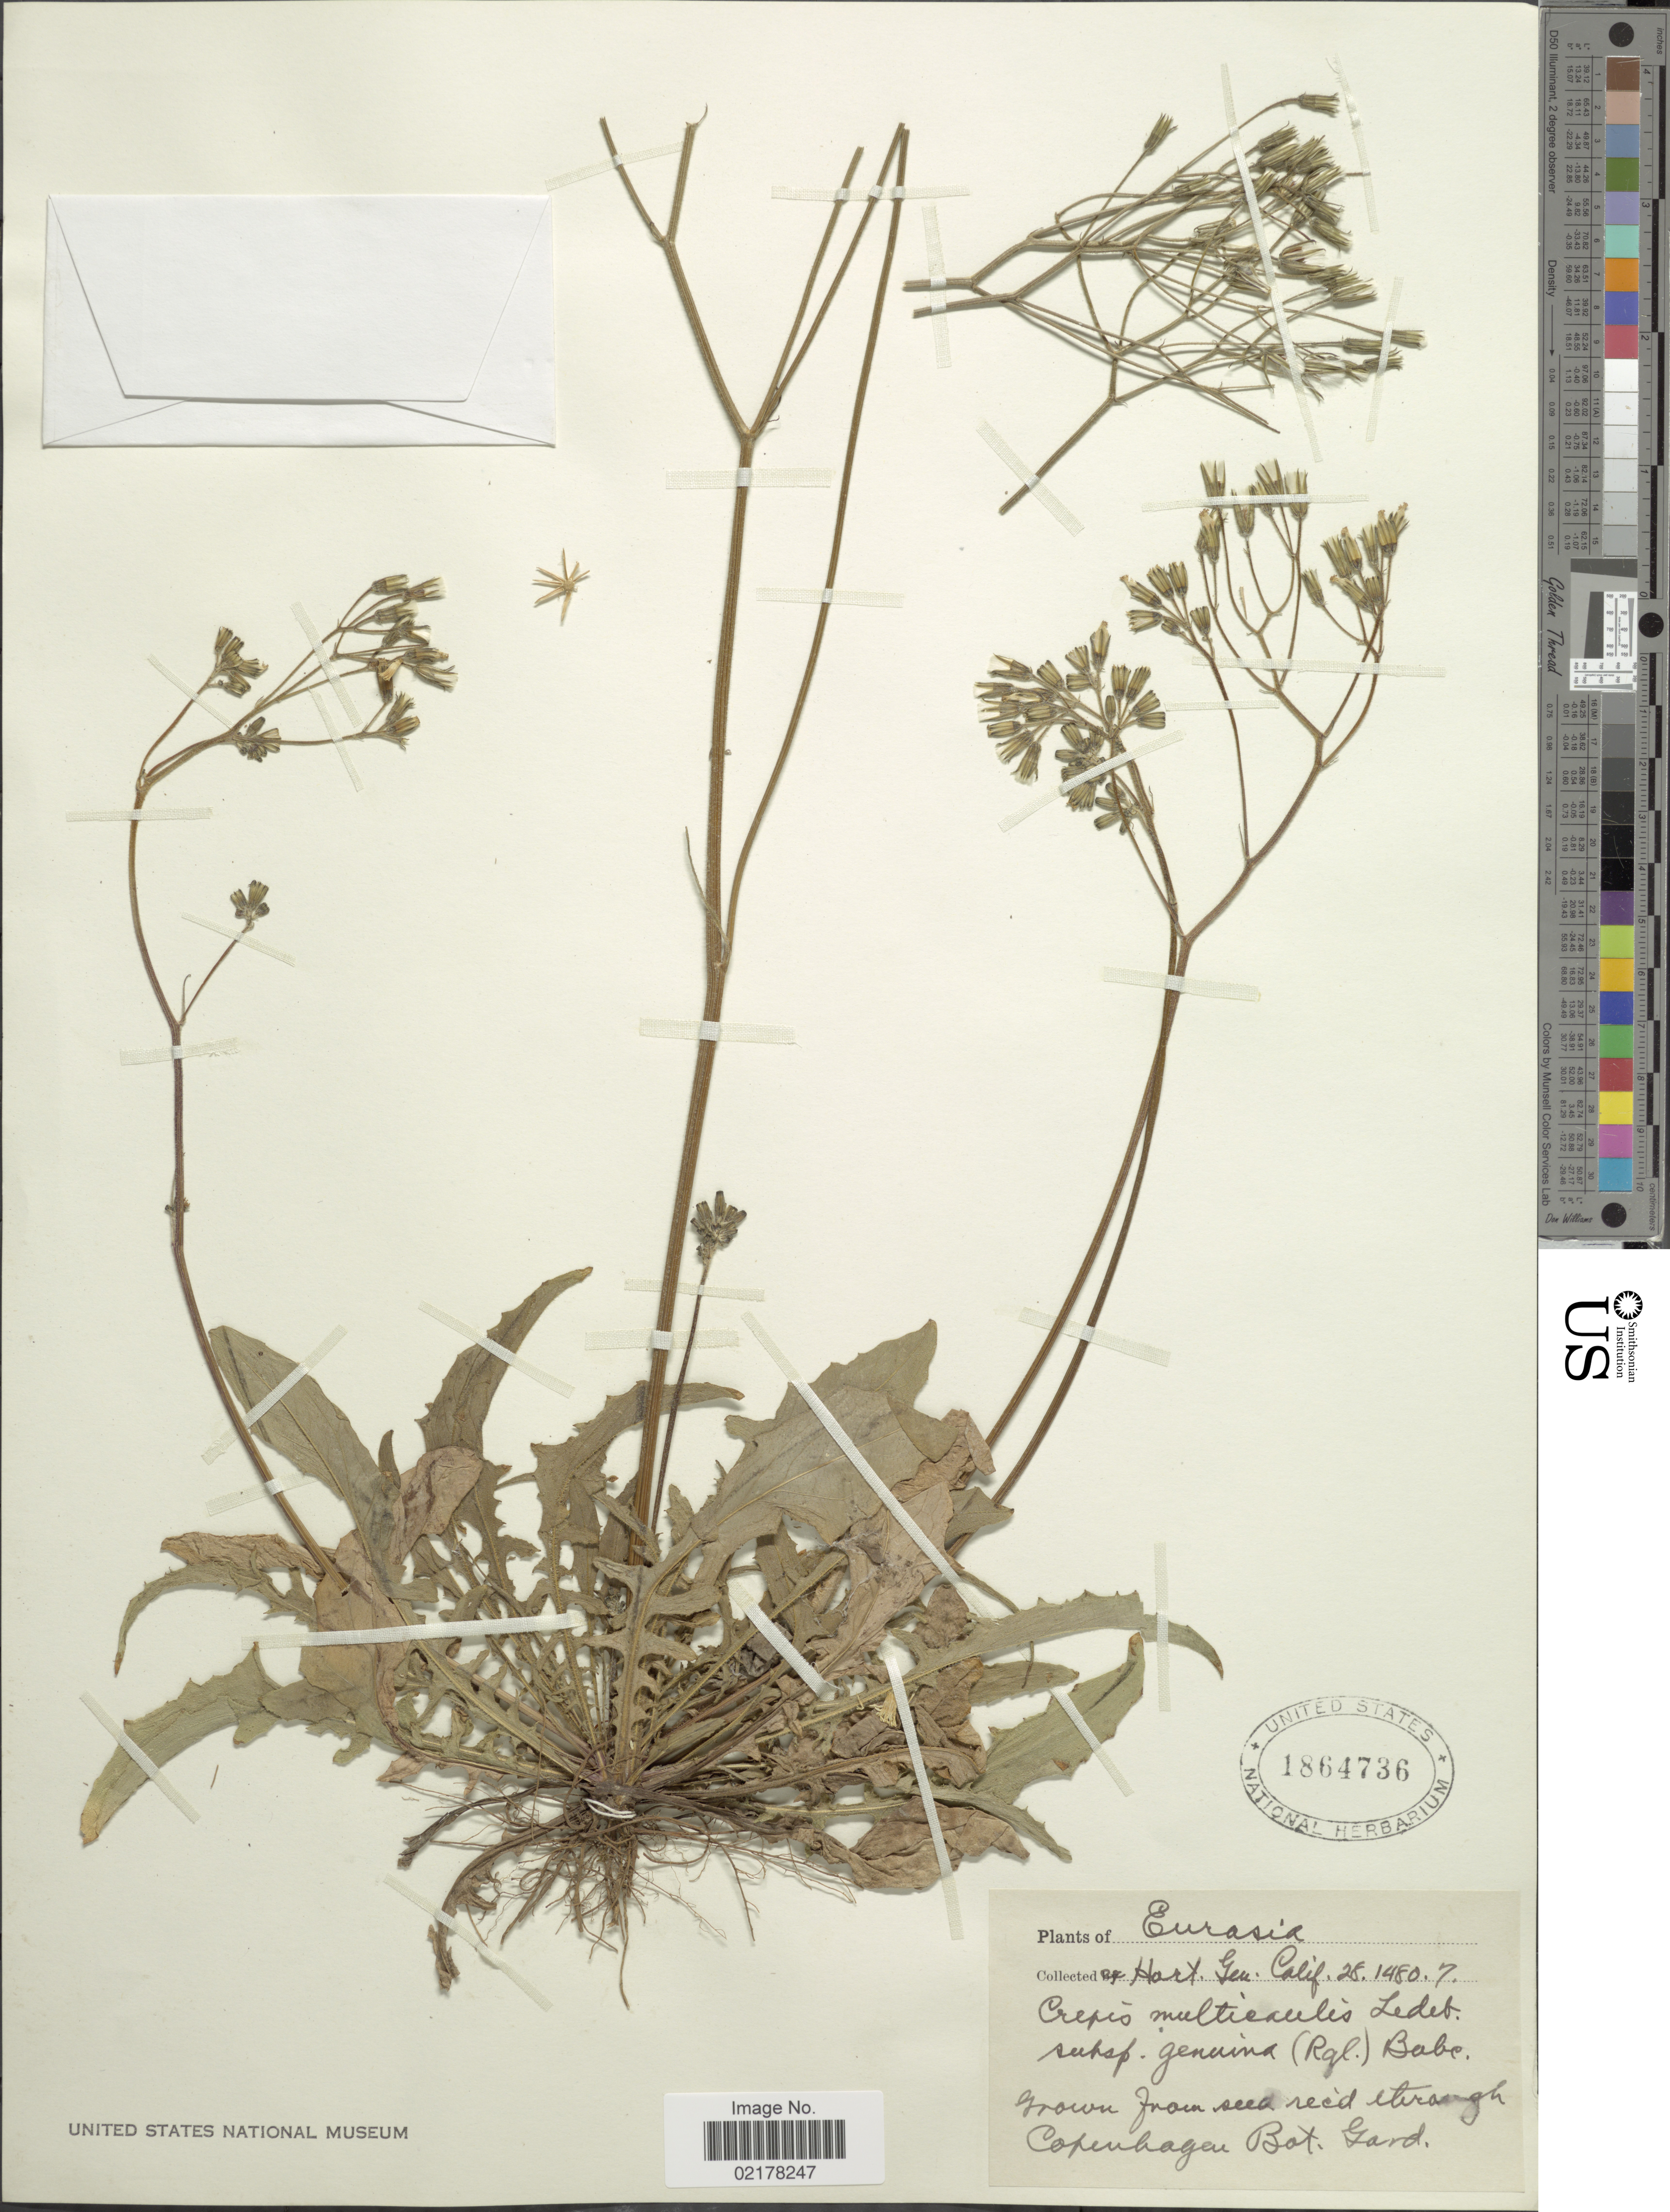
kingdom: Plantae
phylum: Tracheophyta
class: Magnoliopsida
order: Asterales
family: Asteraceae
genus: Crepis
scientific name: Crepis multicaulis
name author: Ledeb.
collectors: ex Bot. Gard. Copenhagen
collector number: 28.1480.7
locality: Eurasia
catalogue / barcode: US 1864736